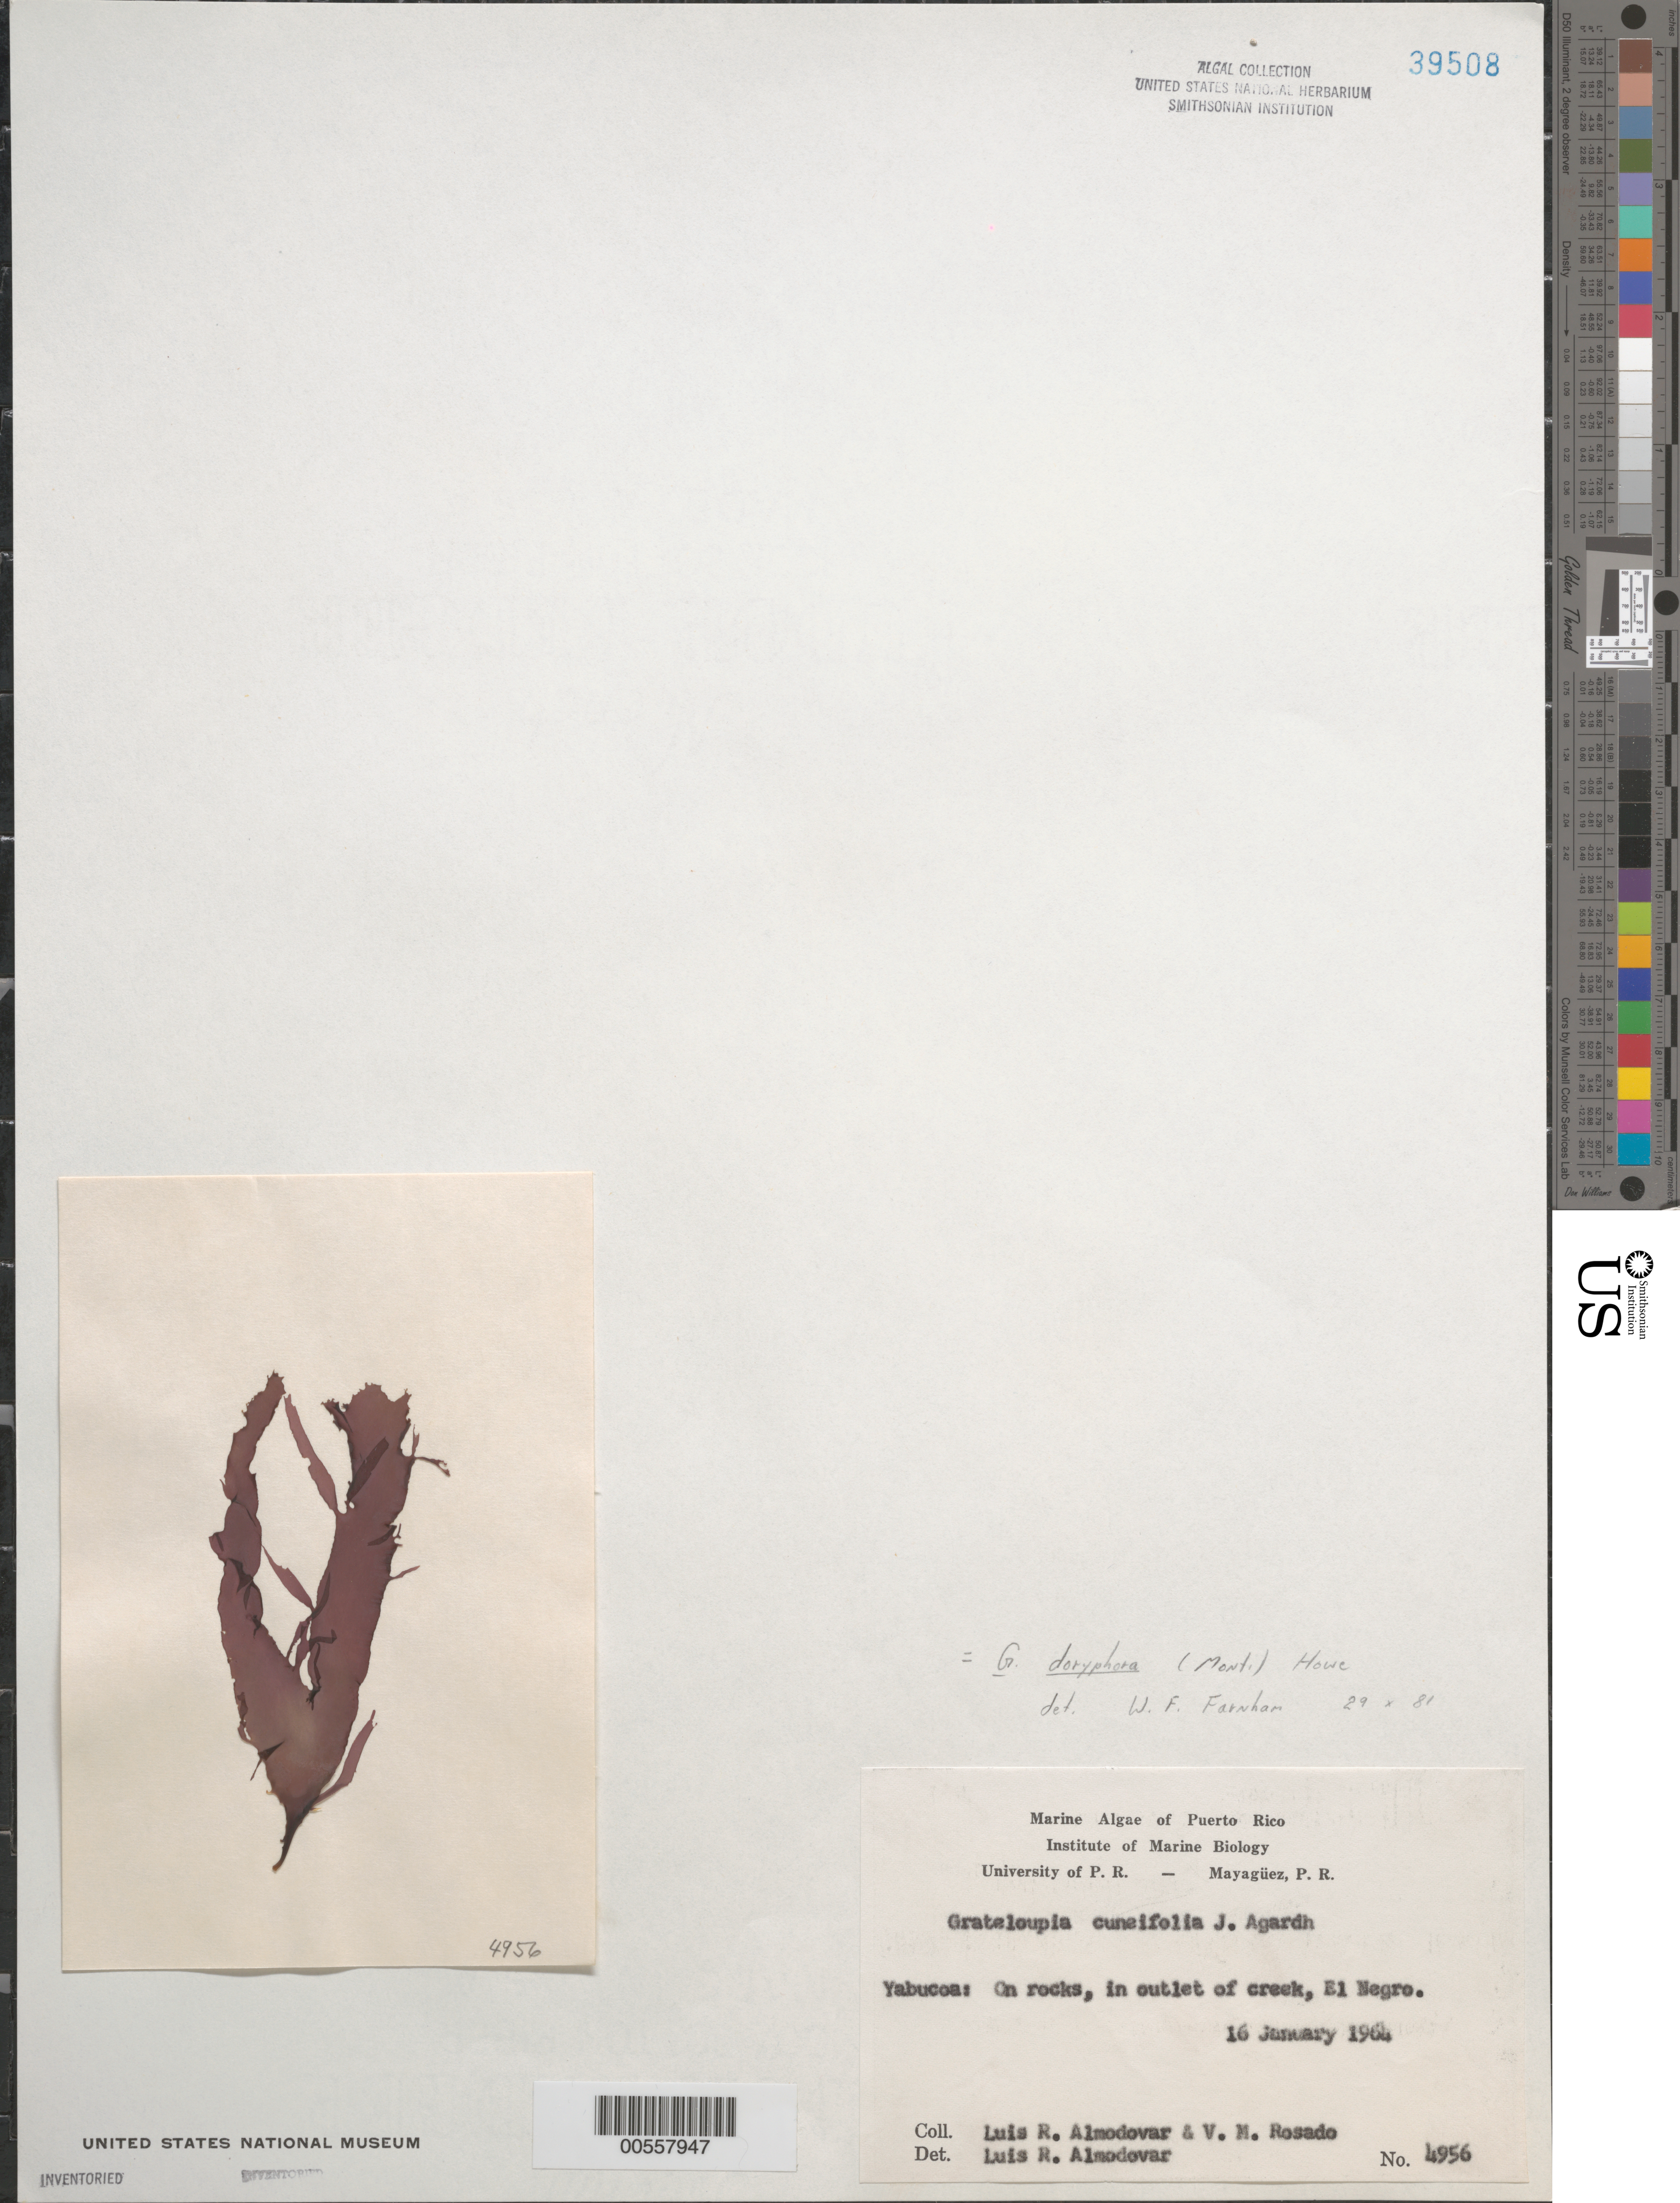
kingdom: Plantae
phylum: Rhodophyta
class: Florideophyceae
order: Halymeniales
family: Halymeniaceae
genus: Grateloupia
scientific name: Grateloupia doryphora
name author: (Mont.) Howe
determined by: Farnham, W. F.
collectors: L. Almodovar & V. Rosado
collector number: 4956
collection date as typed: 16 Jan 1964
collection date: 1964-01-16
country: Puerto Rico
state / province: Yabucoa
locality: El Negro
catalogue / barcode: US 39508